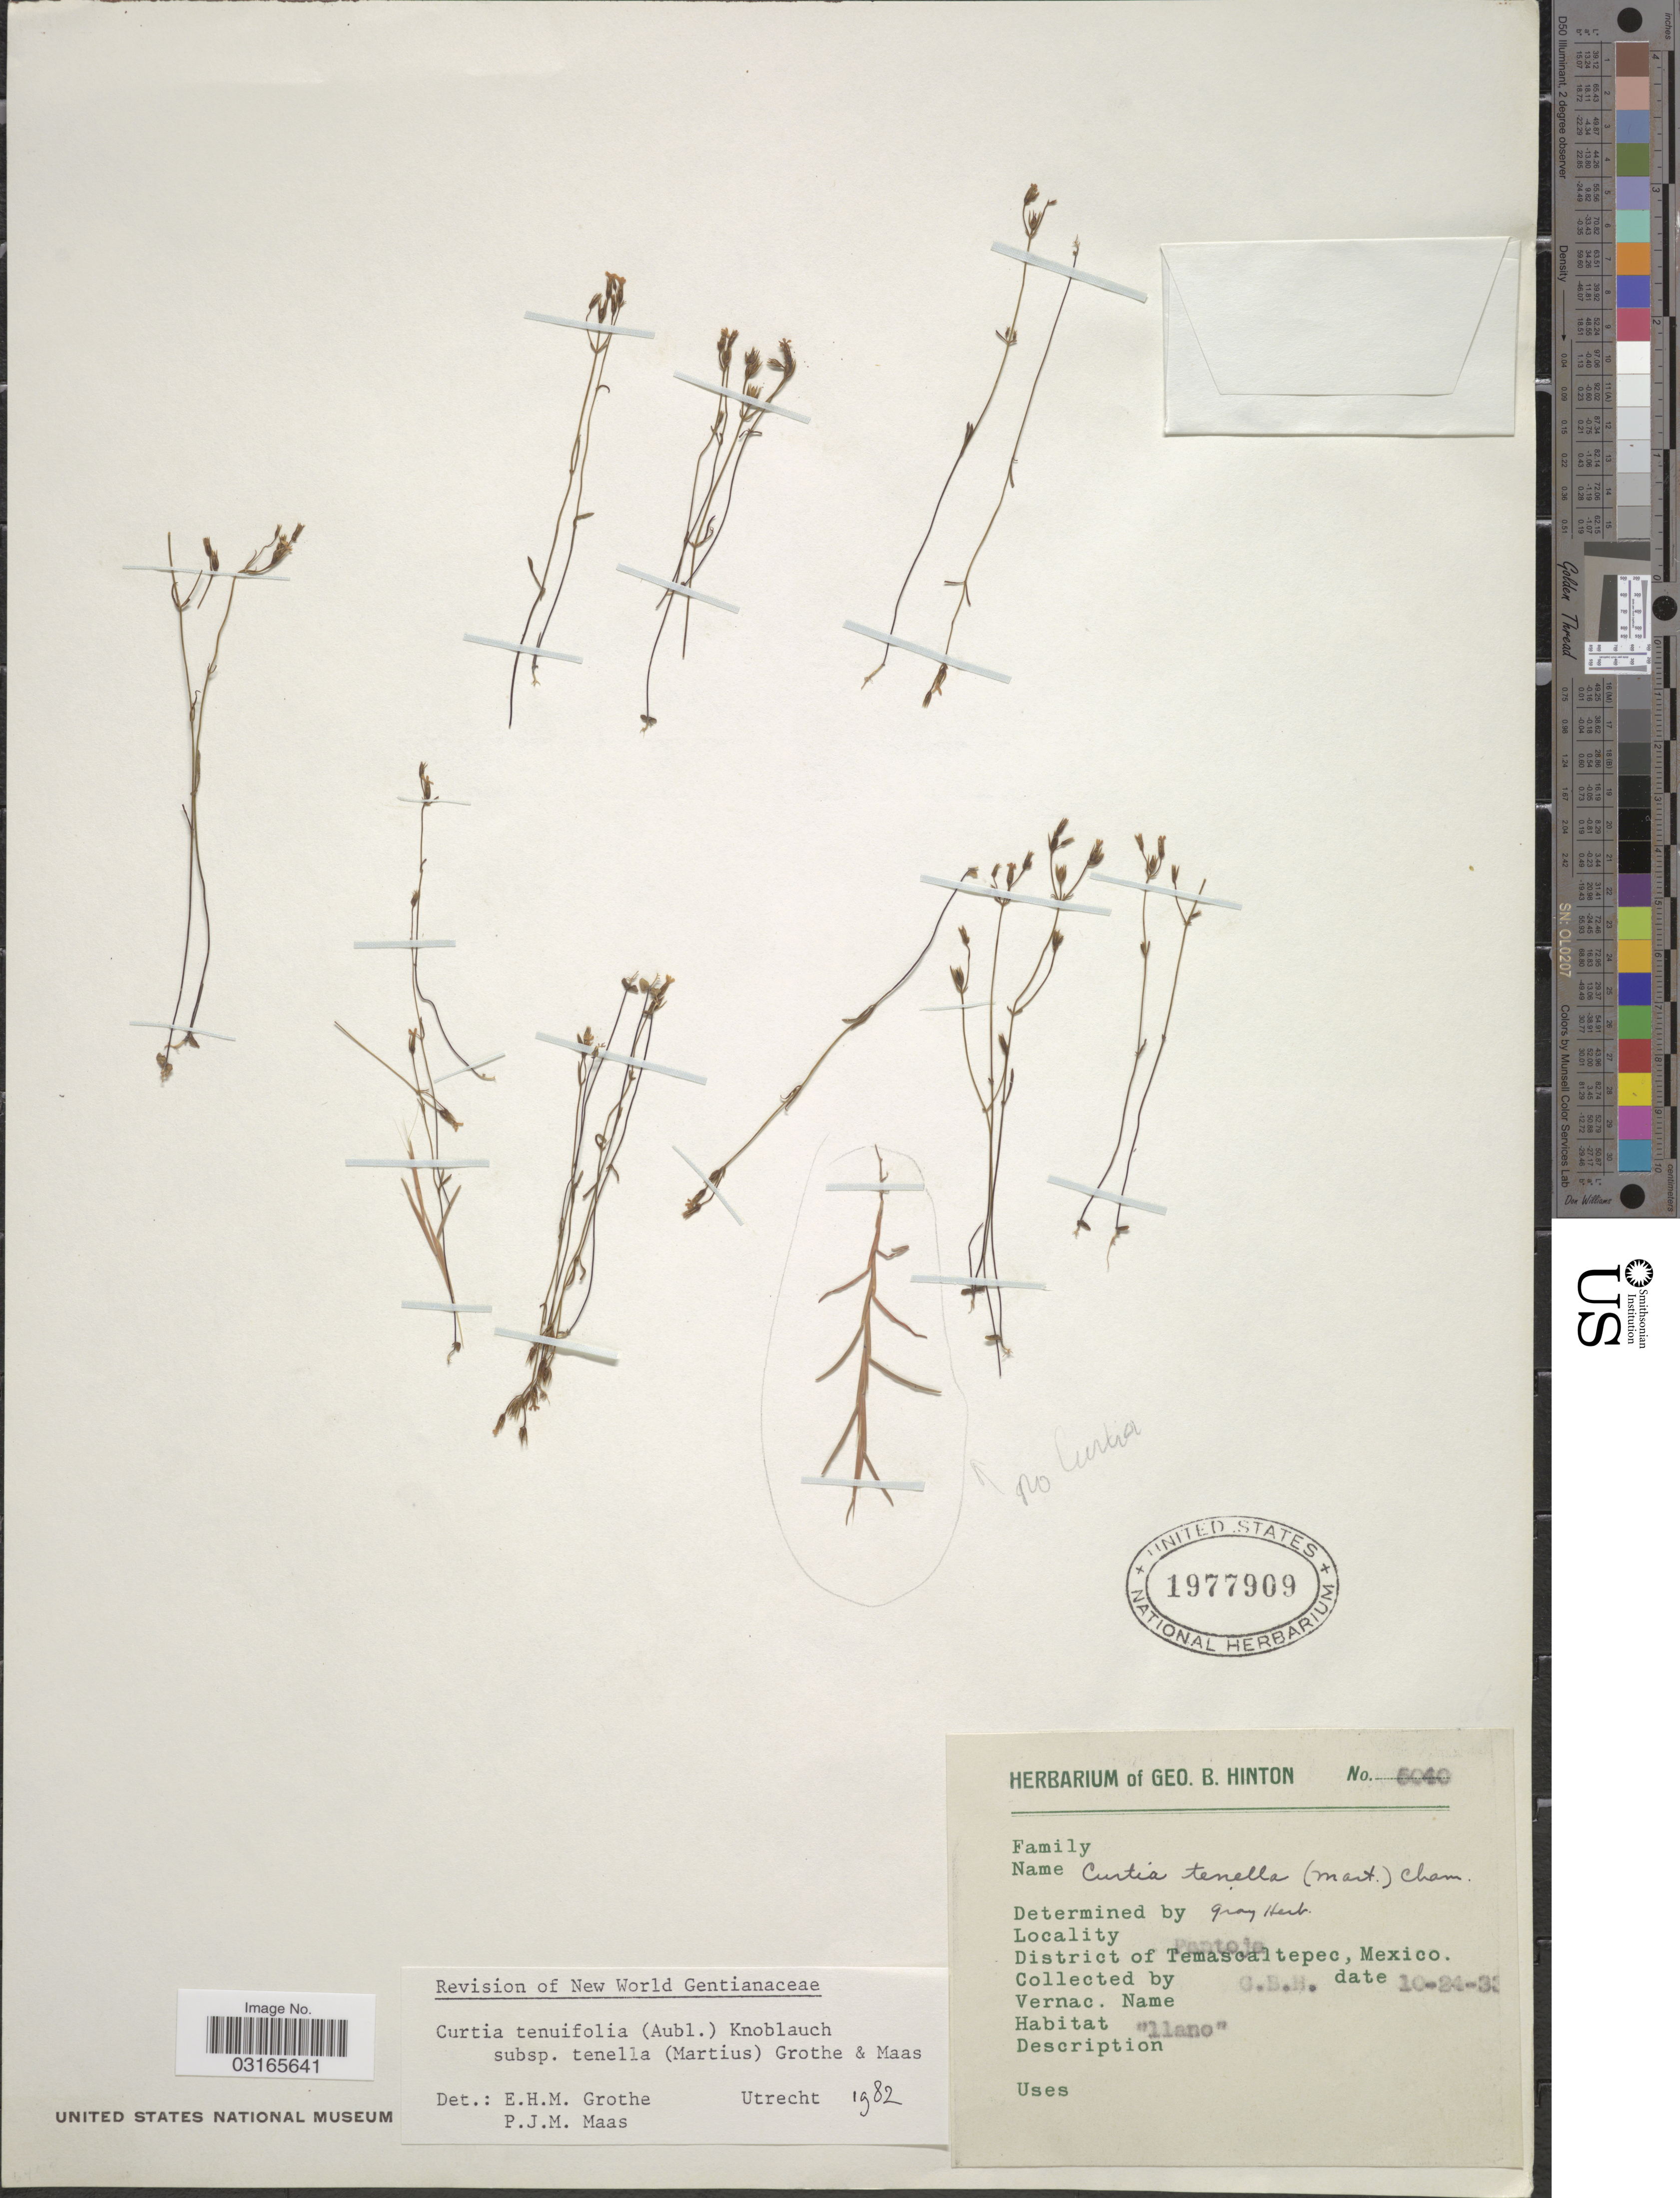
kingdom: Plantae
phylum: Tracheophyta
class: Magnoliopsida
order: Gentianales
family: Gentianaceae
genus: Curtia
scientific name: Curtia tenuifolia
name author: (Aubl.) Knobl.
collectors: G. B. Hinton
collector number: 5040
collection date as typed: Transcribed d/m/y: 24/10/33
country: Mexico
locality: Pantoja. District of Temascaltepec.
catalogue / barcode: US 1977909